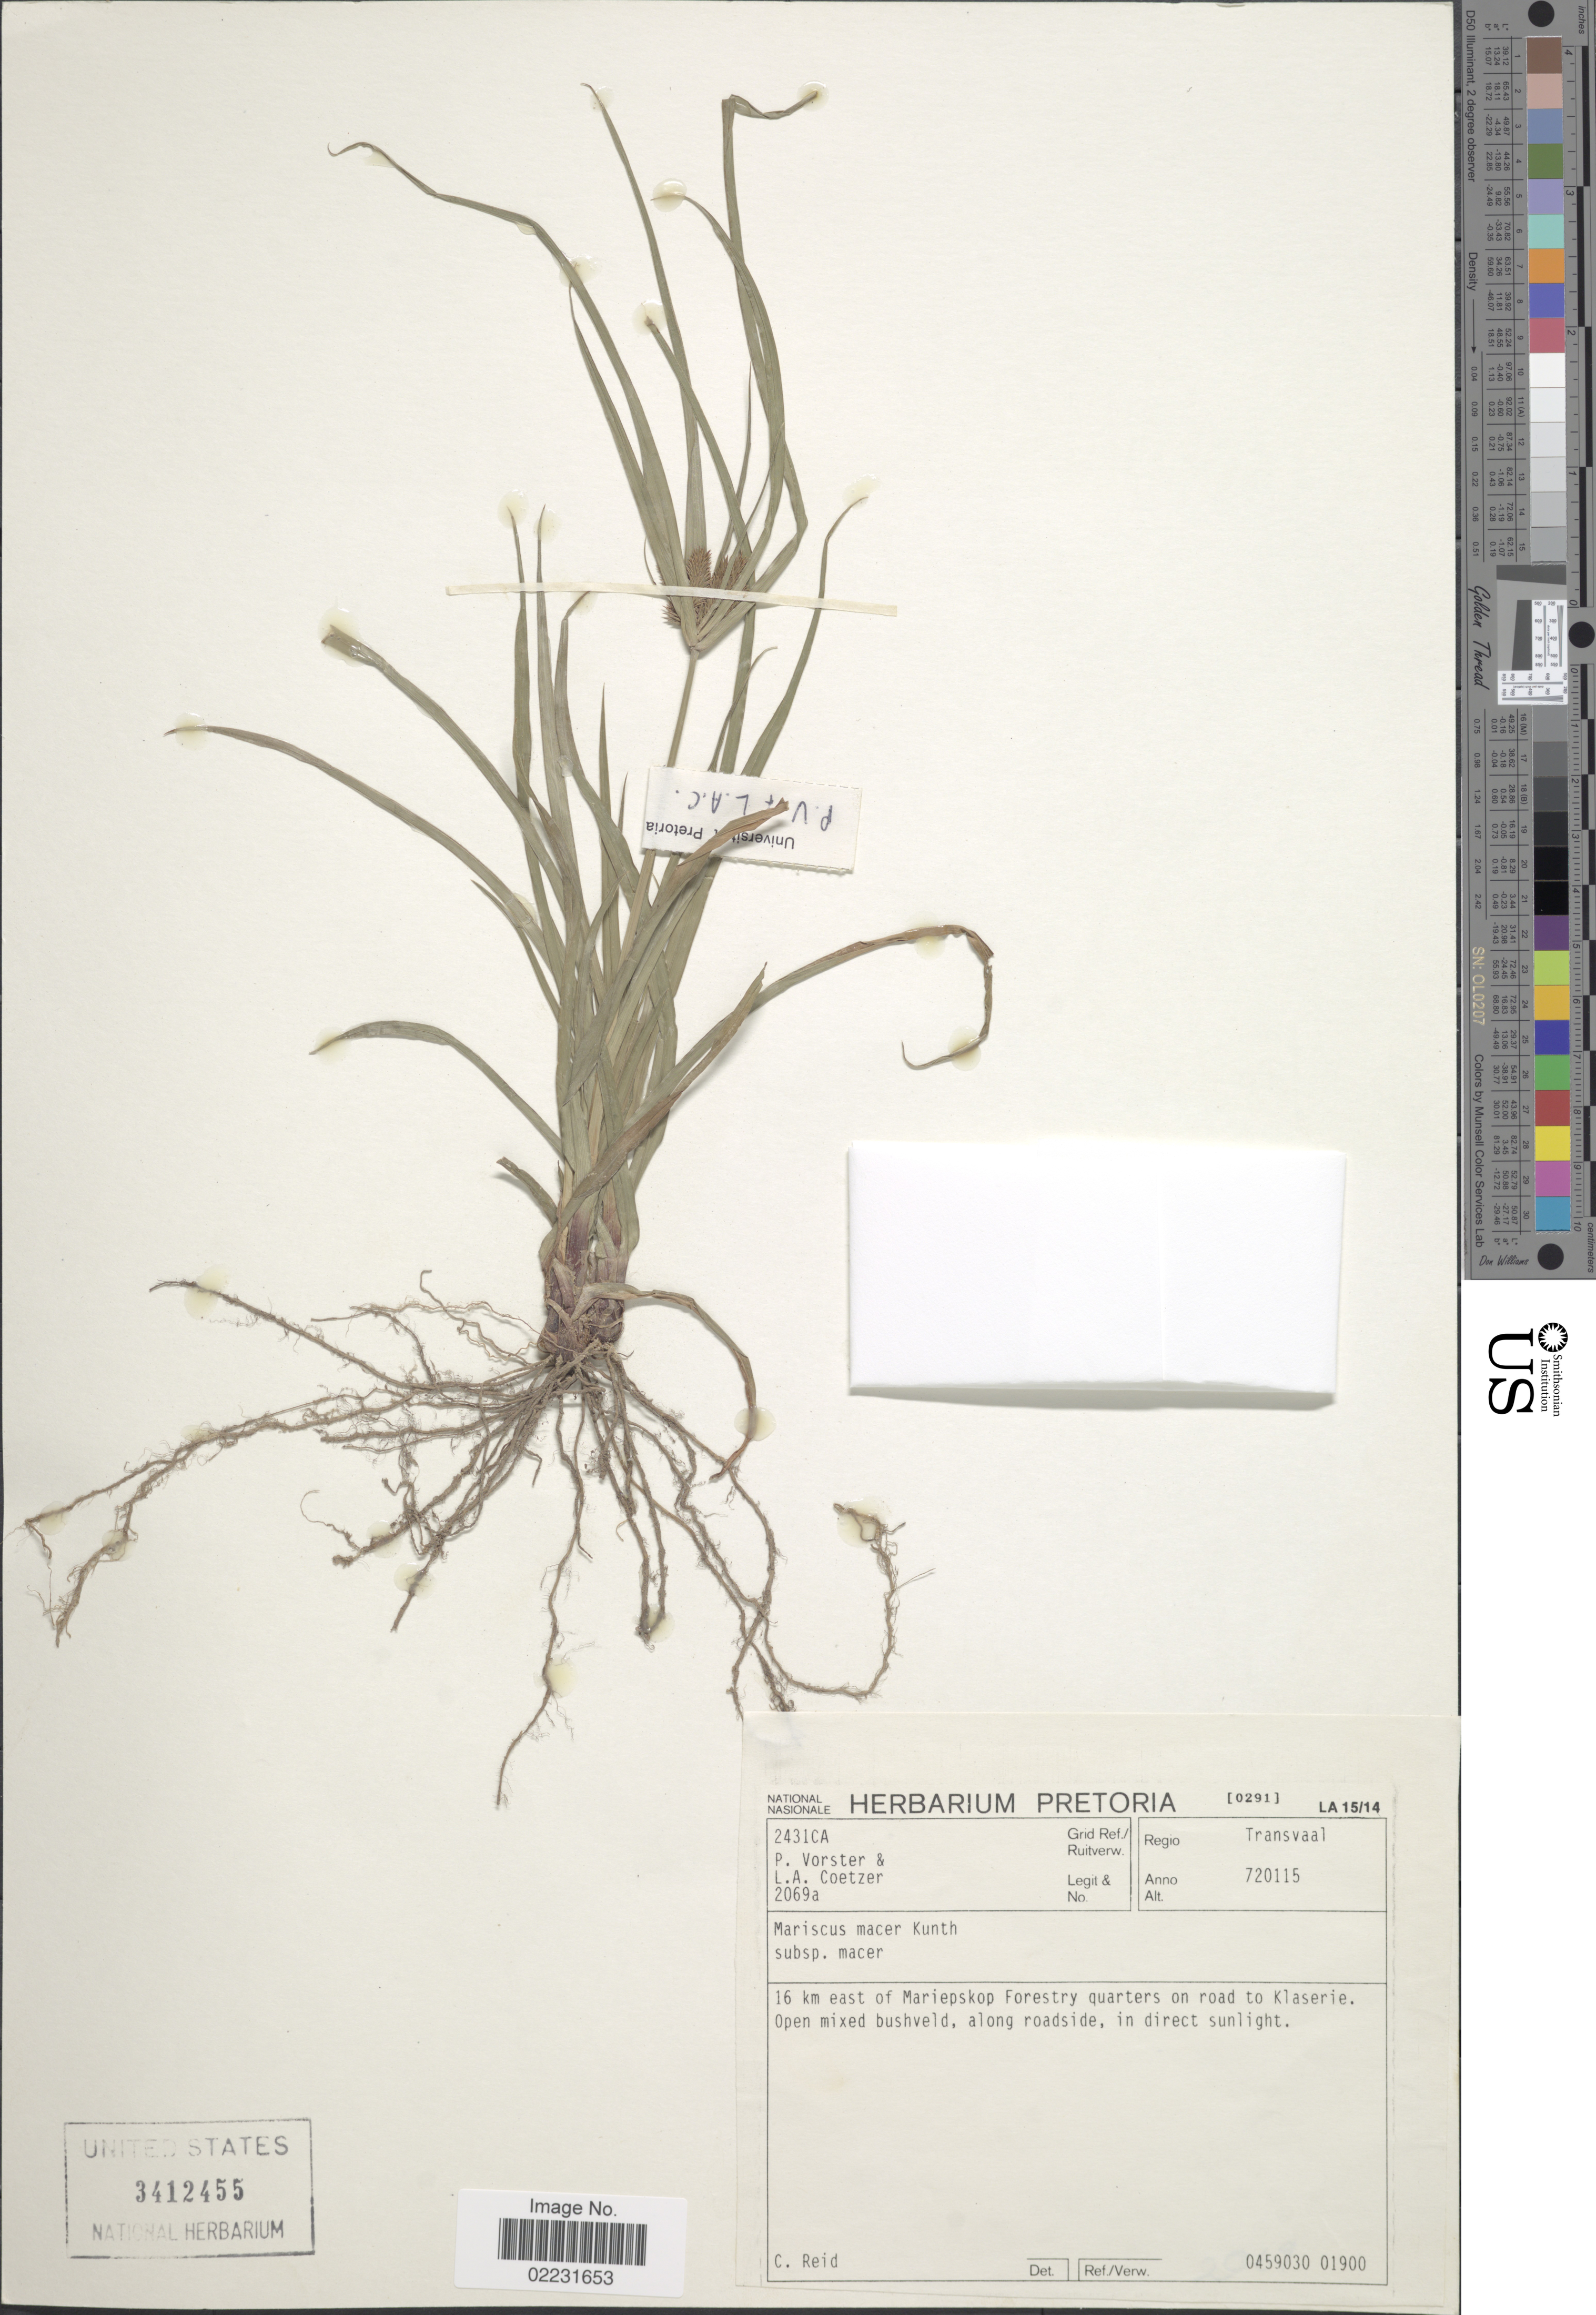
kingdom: Plantae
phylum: Tracheophyta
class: Liliopsida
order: Poales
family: Cyperaceae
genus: Cyperus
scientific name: Cyperus macer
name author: C.B. Clarke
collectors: P. Vorster & L. Coetzer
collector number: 2069a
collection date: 1972-01-15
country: South Africa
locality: Regio Transvaal, 16 km east of Mariepskop Forestry quarters on road to Klaserie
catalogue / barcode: US 3412455